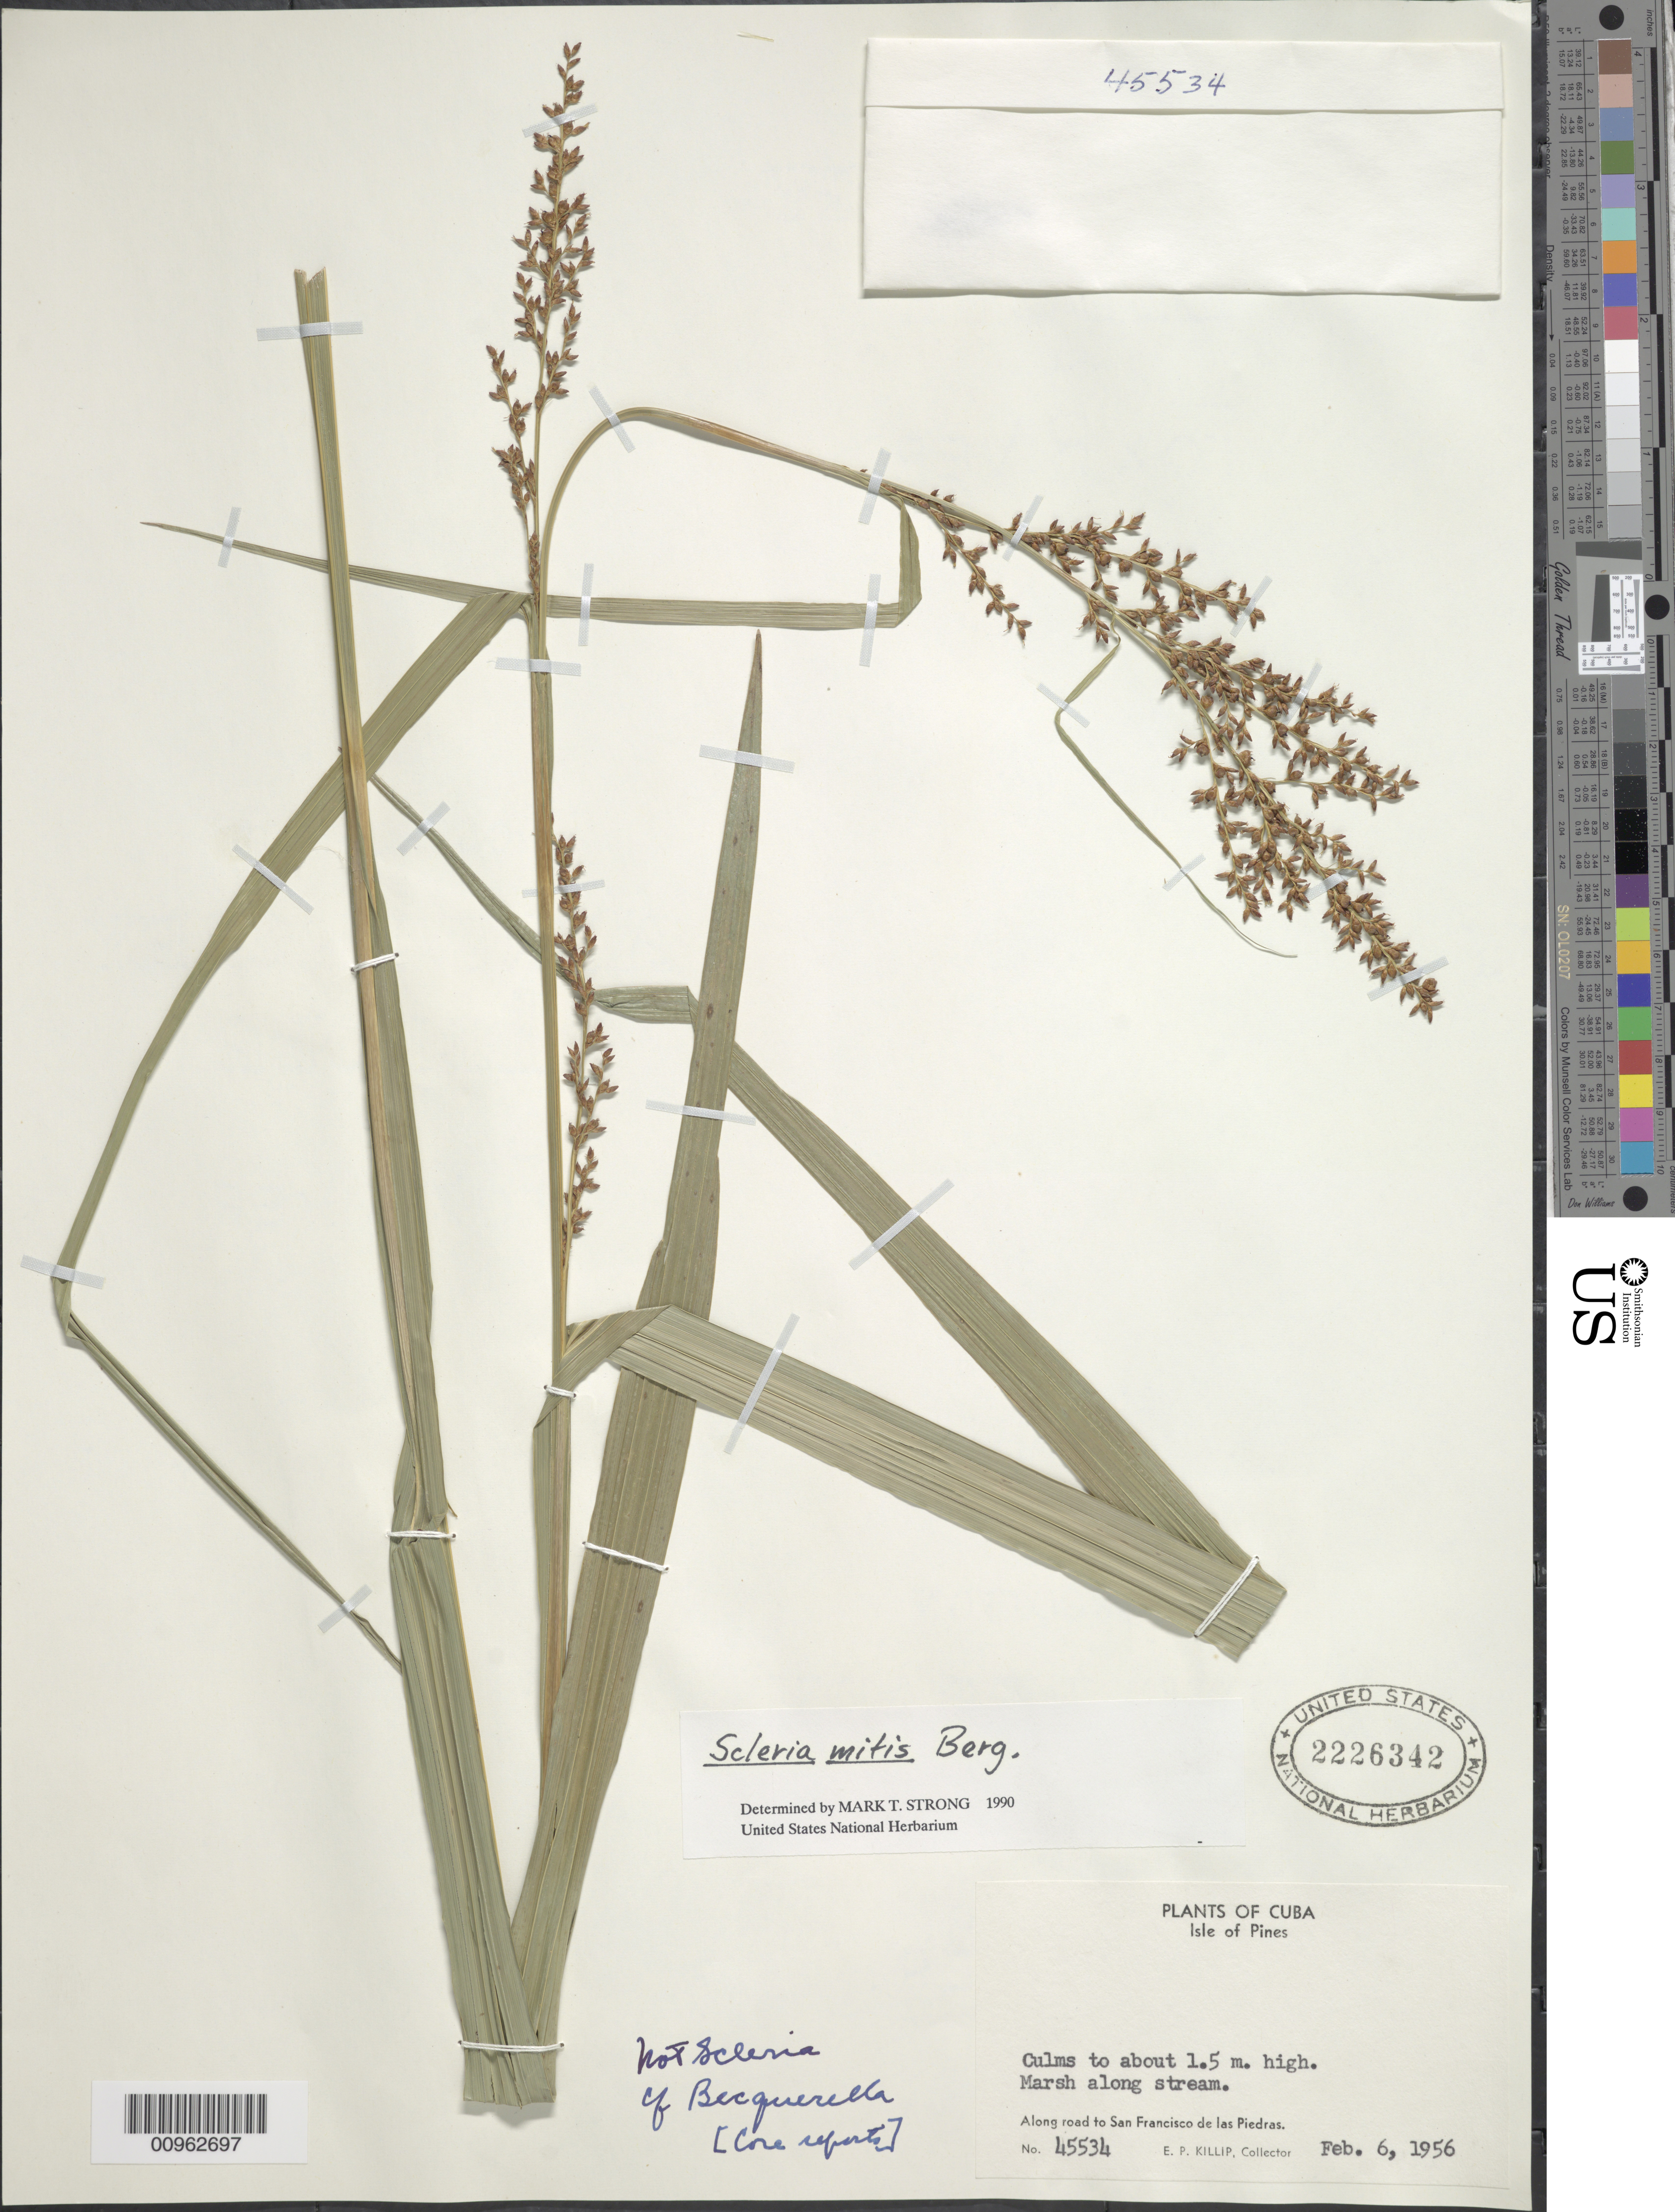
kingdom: Plantae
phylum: Tracheophyta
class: Liliopsida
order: Poales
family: Cyperaceae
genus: Scleria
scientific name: Scleria mitis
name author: P.J. Bergius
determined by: Strong, M. T., (US), Smithsonian Institution - National Museum of Natural History (UNITED STATES)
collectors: E. P. Killip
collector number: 45534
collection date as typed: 06 Feb 1956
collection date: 1956-02-06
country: Cuba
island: Isla de la Juventud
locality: Isle of Pines, Along road to San Francisco de las Piedras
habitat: Marsh along stream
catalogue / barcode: US 2226342